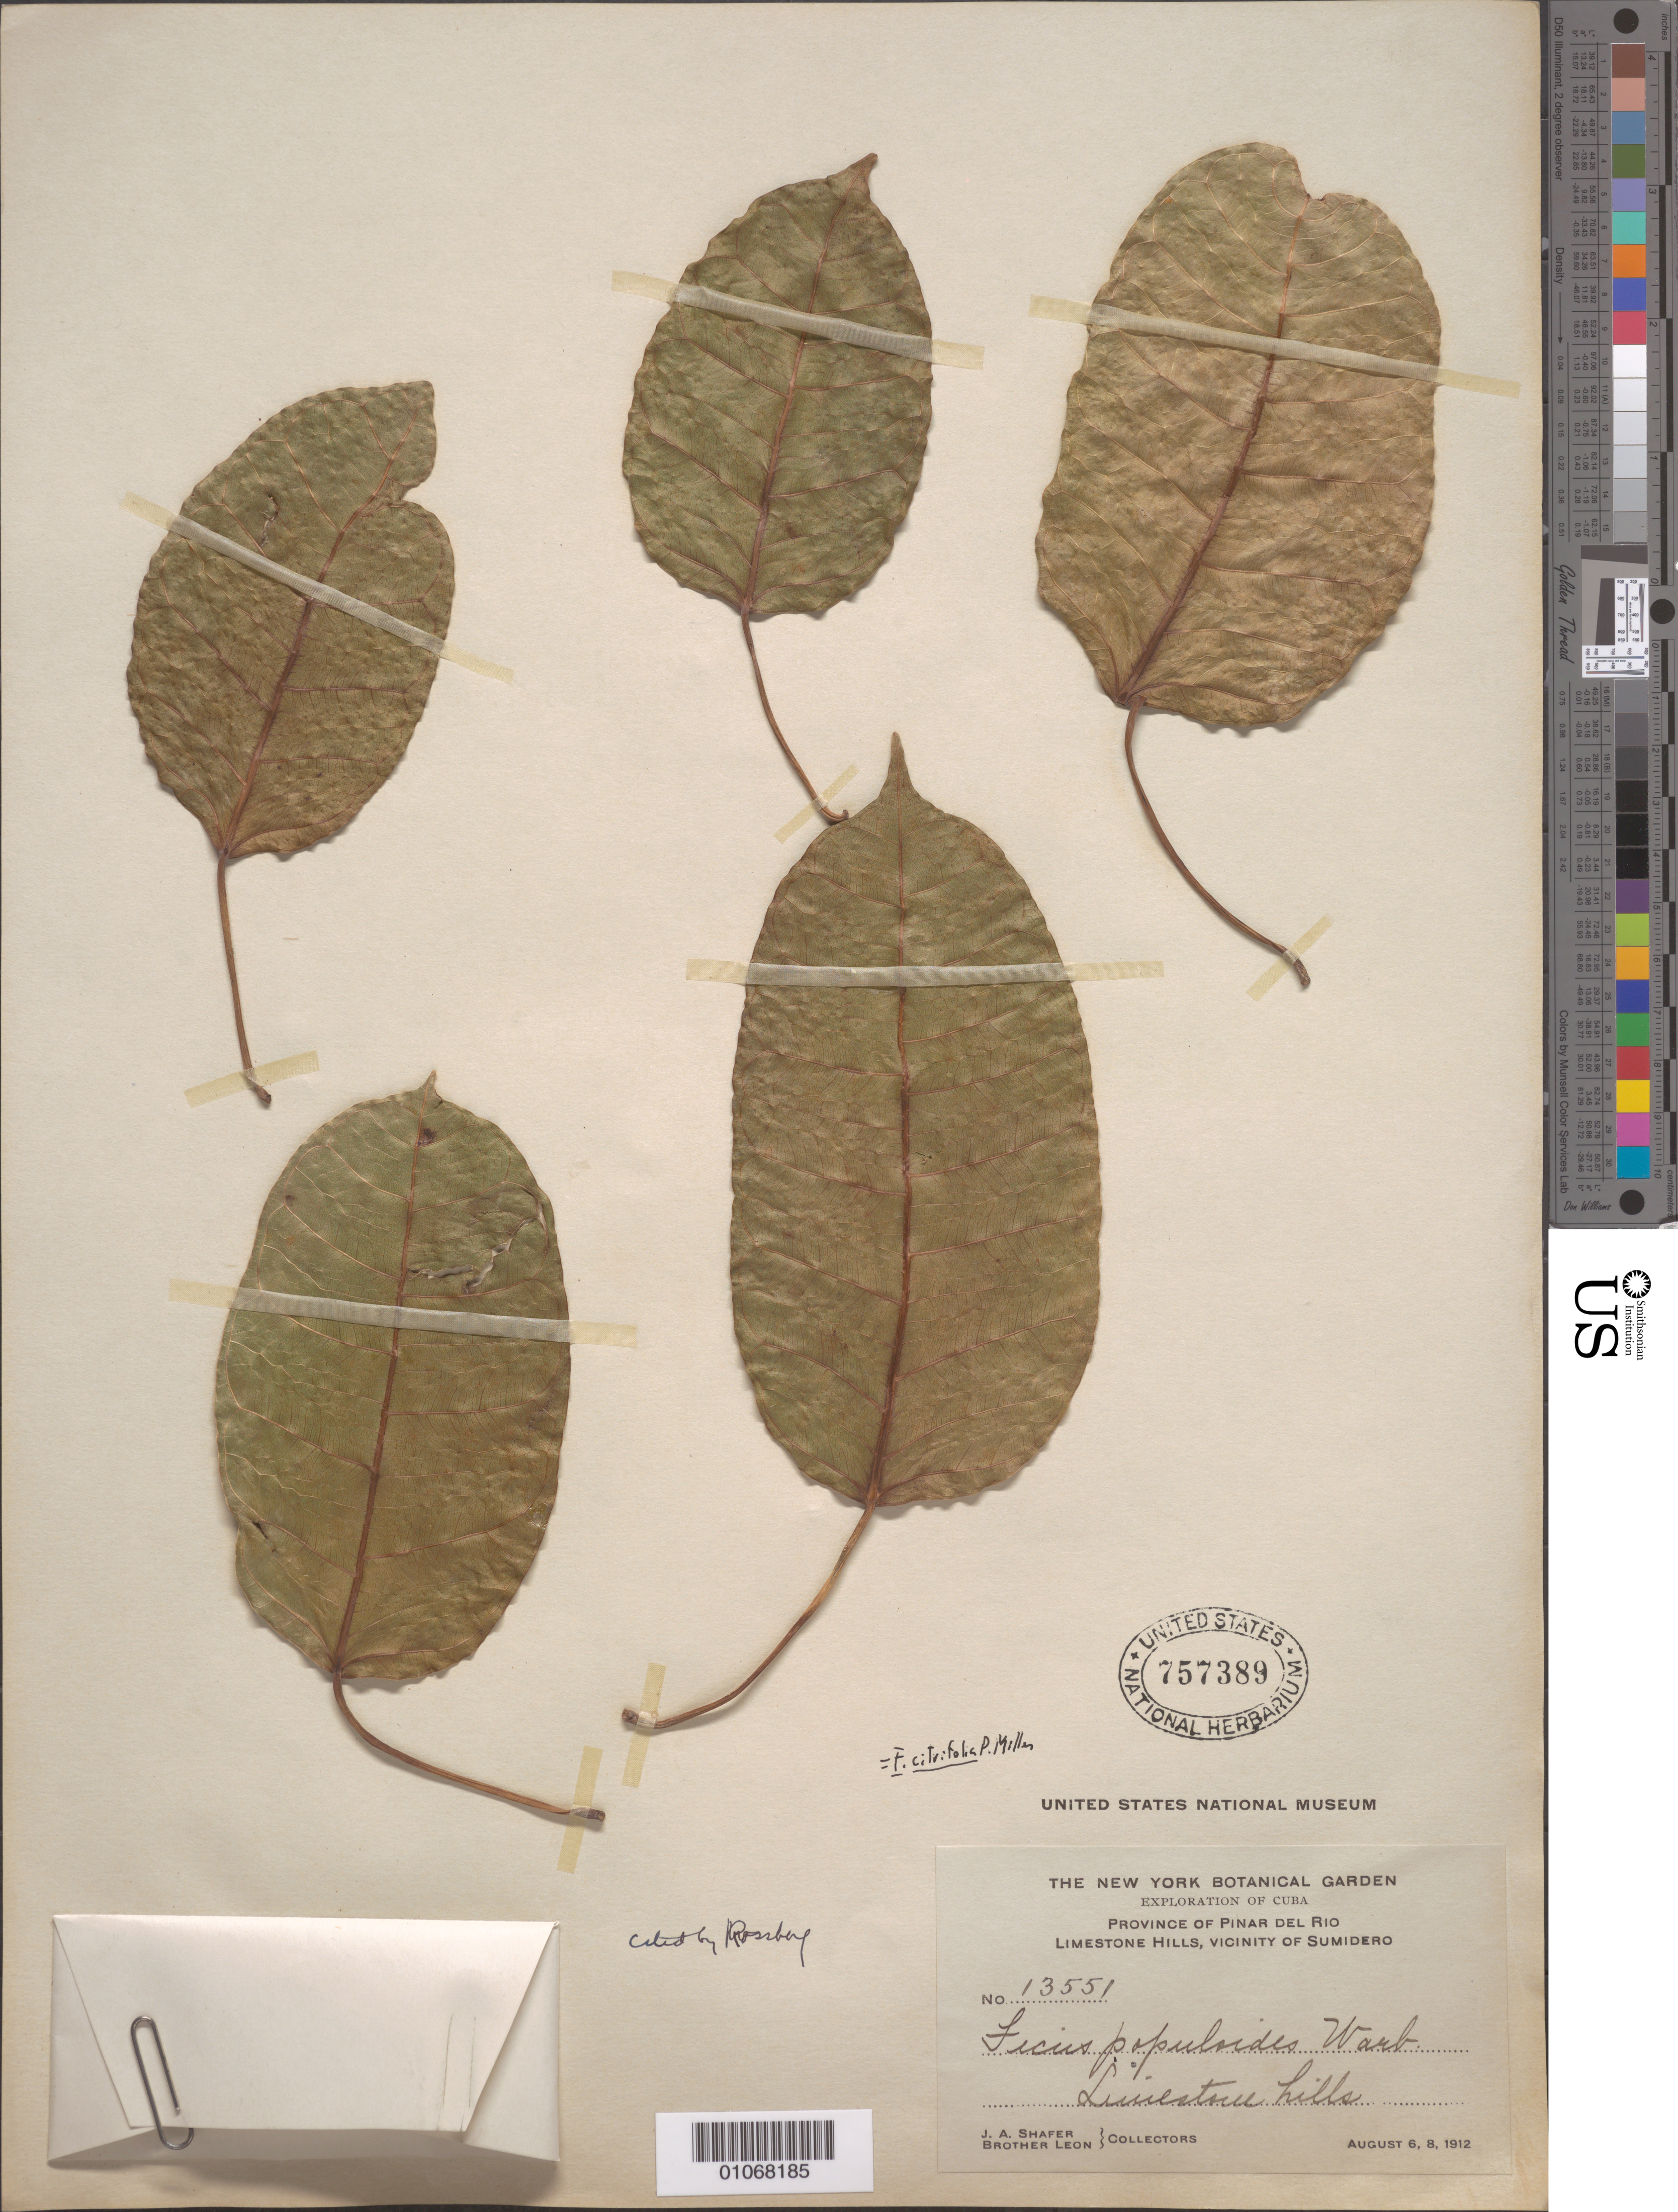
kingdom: Plantae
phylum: Tracheophyta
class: Magnoliopsida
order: Rosales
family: Moraceae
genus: Ficus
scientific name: Ficus citrifolia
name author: Mill.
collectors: J. A. Shafer & Bro. León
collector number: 13551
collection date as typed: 06 Aug 1912 to 08 Aug 1912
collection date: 1912-08-06/1912-08-08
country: Cuba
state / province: Pinar del Rio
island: Cuba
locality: Limestone Hills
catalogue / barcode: US 757389